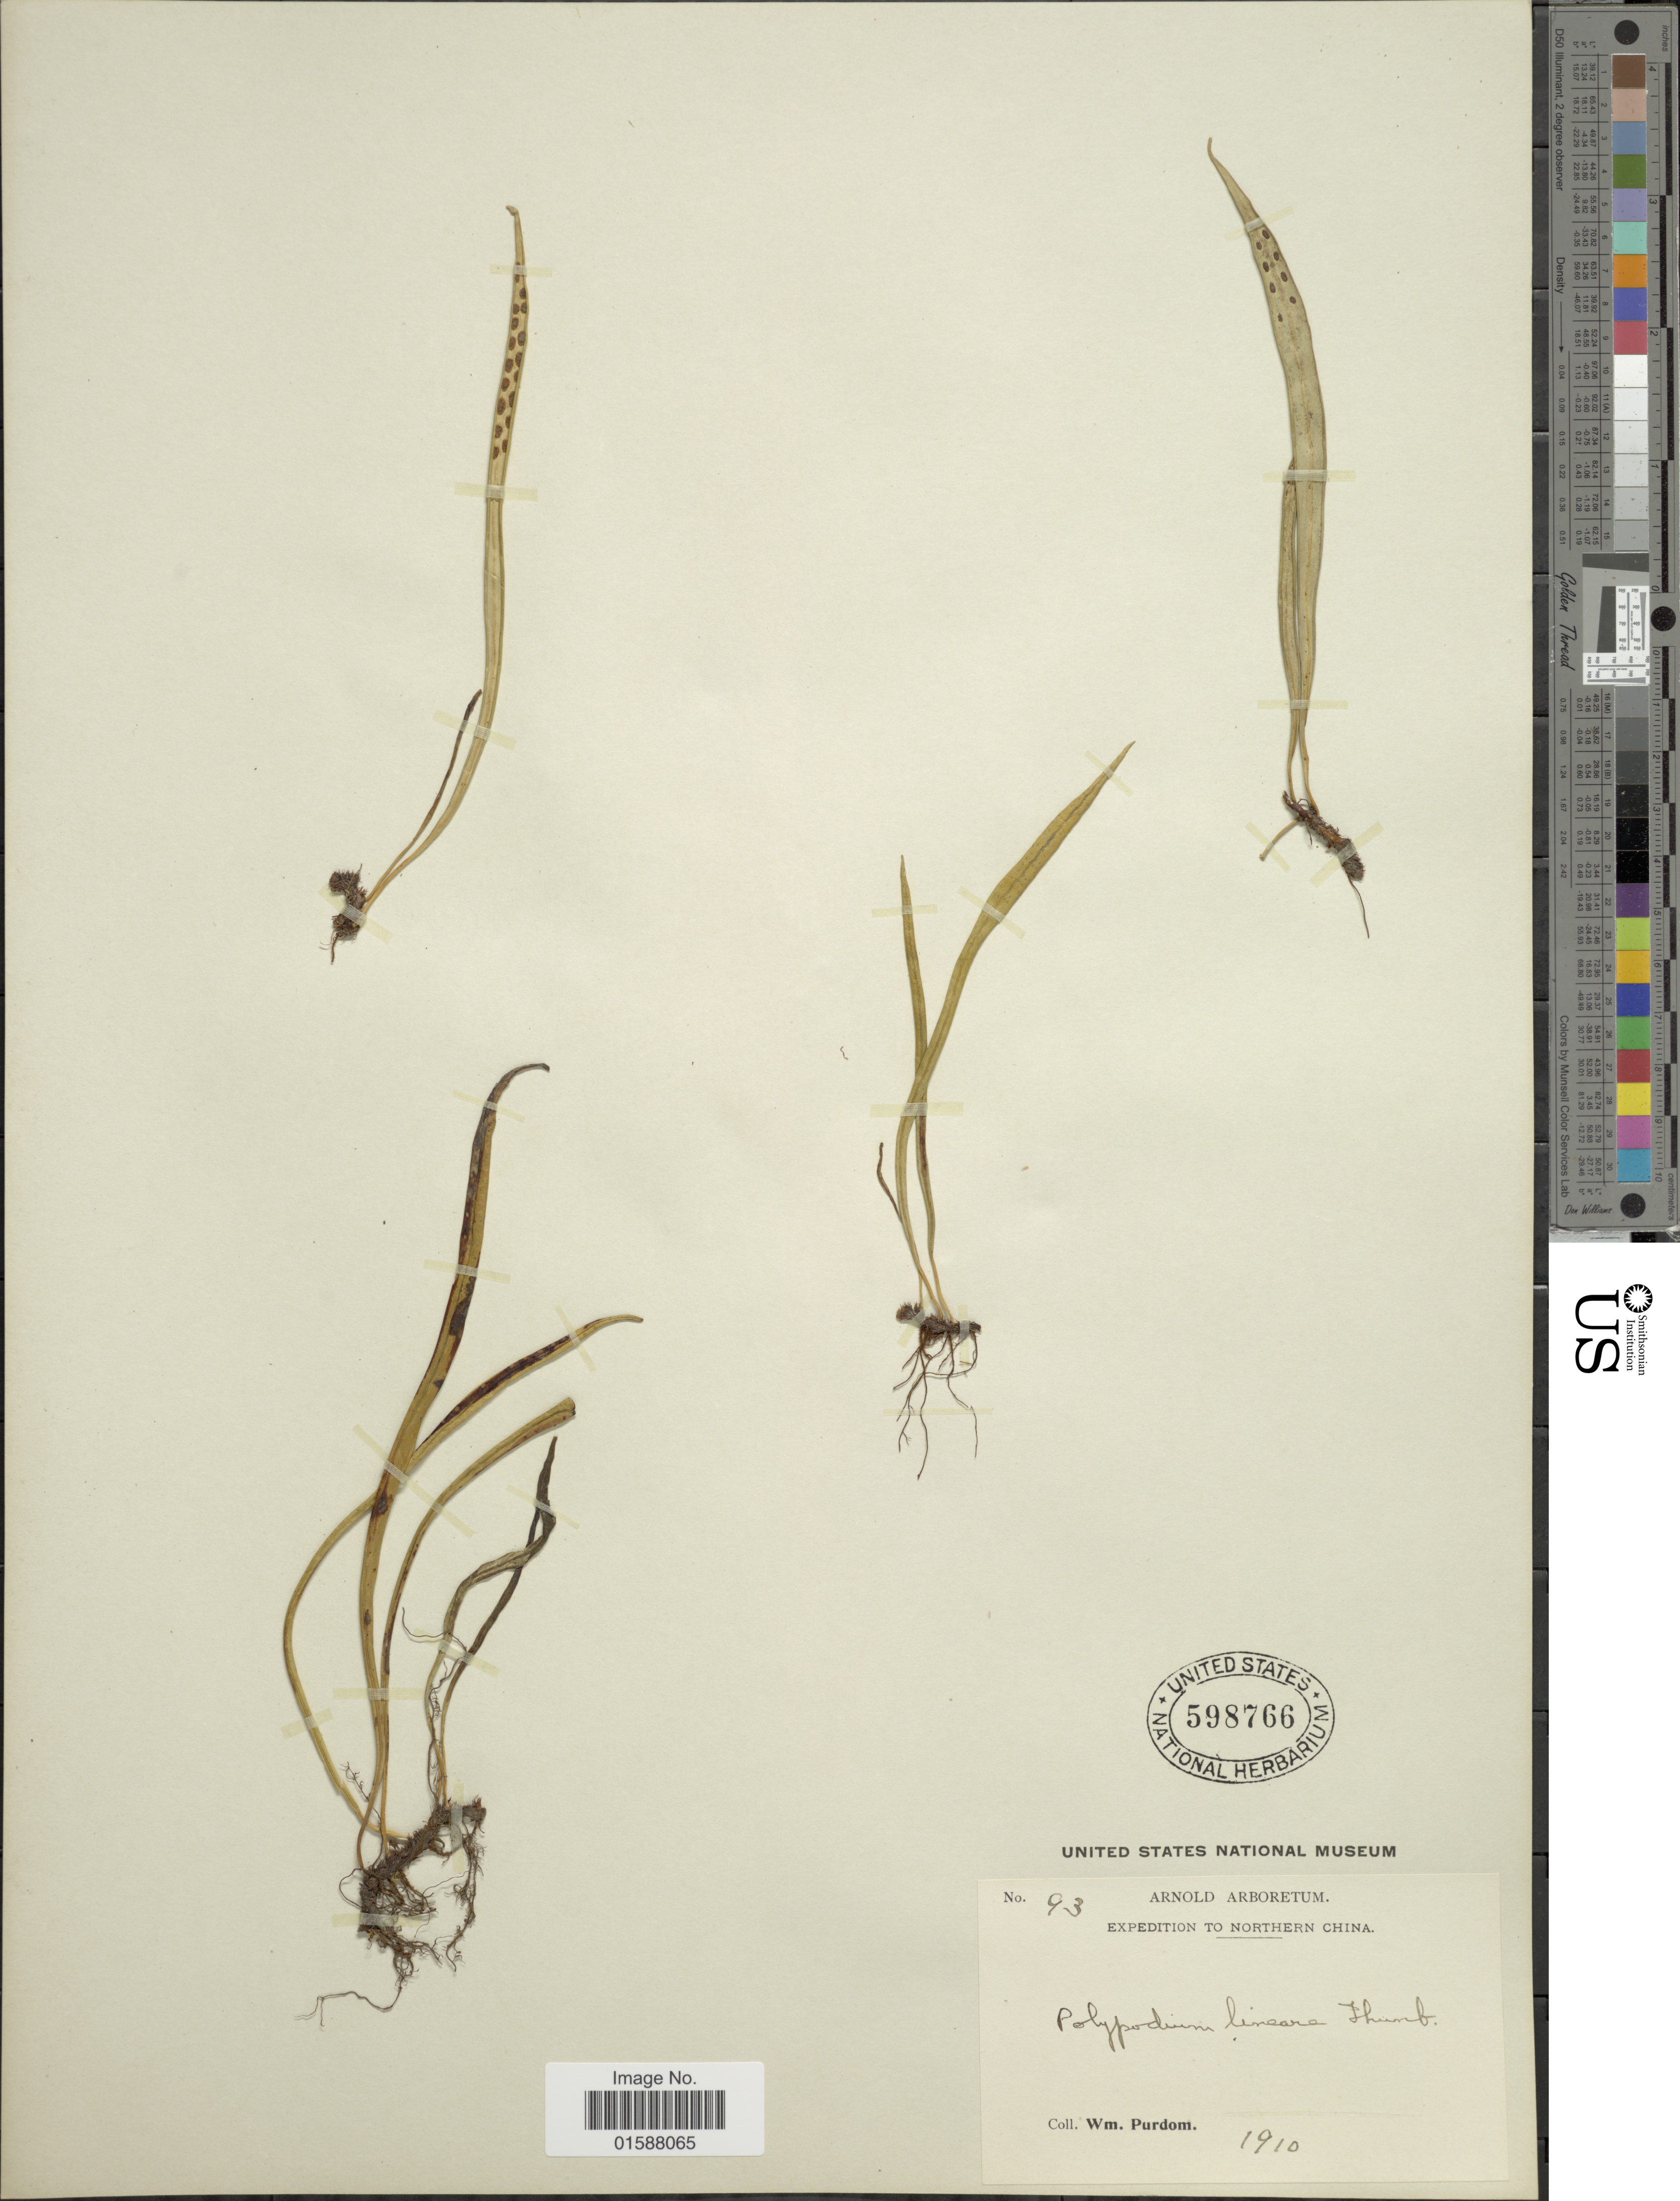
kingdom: Plantae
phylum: Tracheophyta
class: Polypodiopsida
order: Polypodiales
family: Polypodiaceae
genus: Lepisorus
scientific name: Lepisorus thunbergianus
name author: (Kaulf.) Ching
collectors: W. Purdom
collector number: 93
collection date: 1910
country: China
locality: Northern China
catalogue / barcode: US 598766